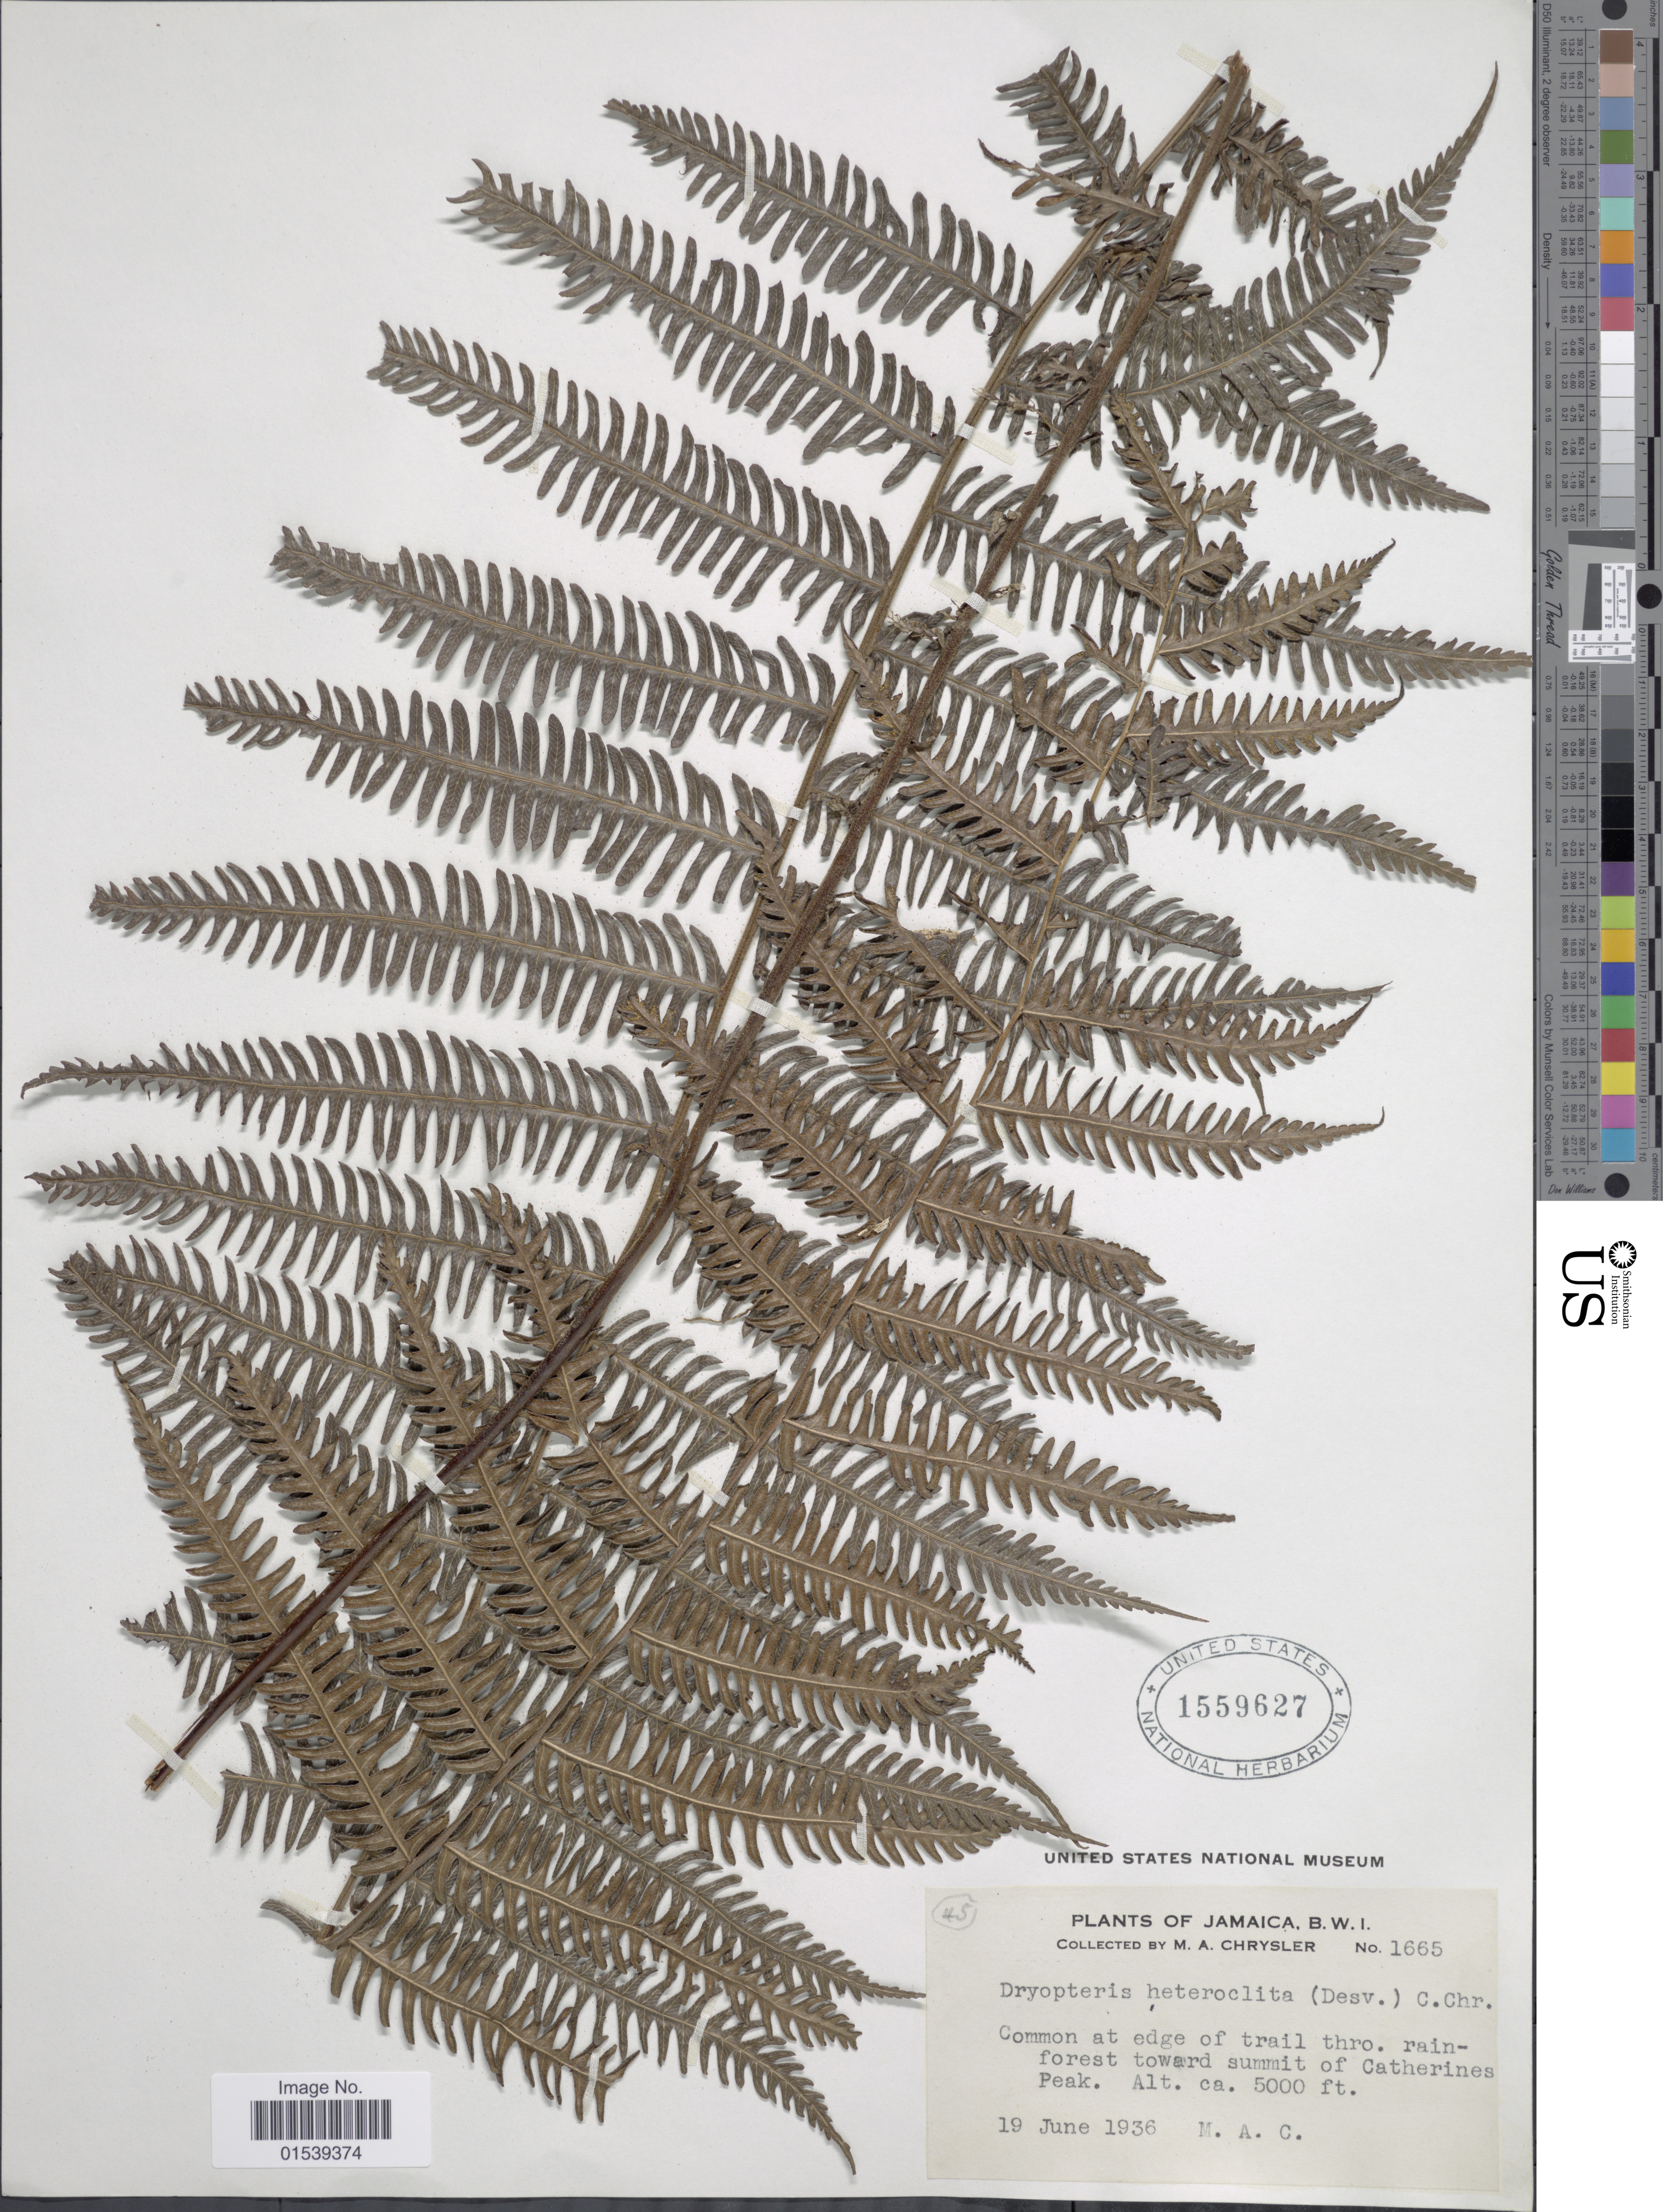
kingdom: Plantae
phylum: Tracheophyta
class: Polypodiopsida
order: Polypodiales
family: Thelypteridaceae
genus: Amauropelta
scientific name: Amauropelta heteroclita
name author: (Desv.) Pic. Serm.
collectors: M. A. Chrysler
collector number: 1665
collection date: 1936-06-19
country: Jamaica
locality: Jamaica, B.W.I., common at edge of trail thro. rainforest toward summit of Catherines Peak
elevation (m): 1524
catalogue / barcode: US 1559627